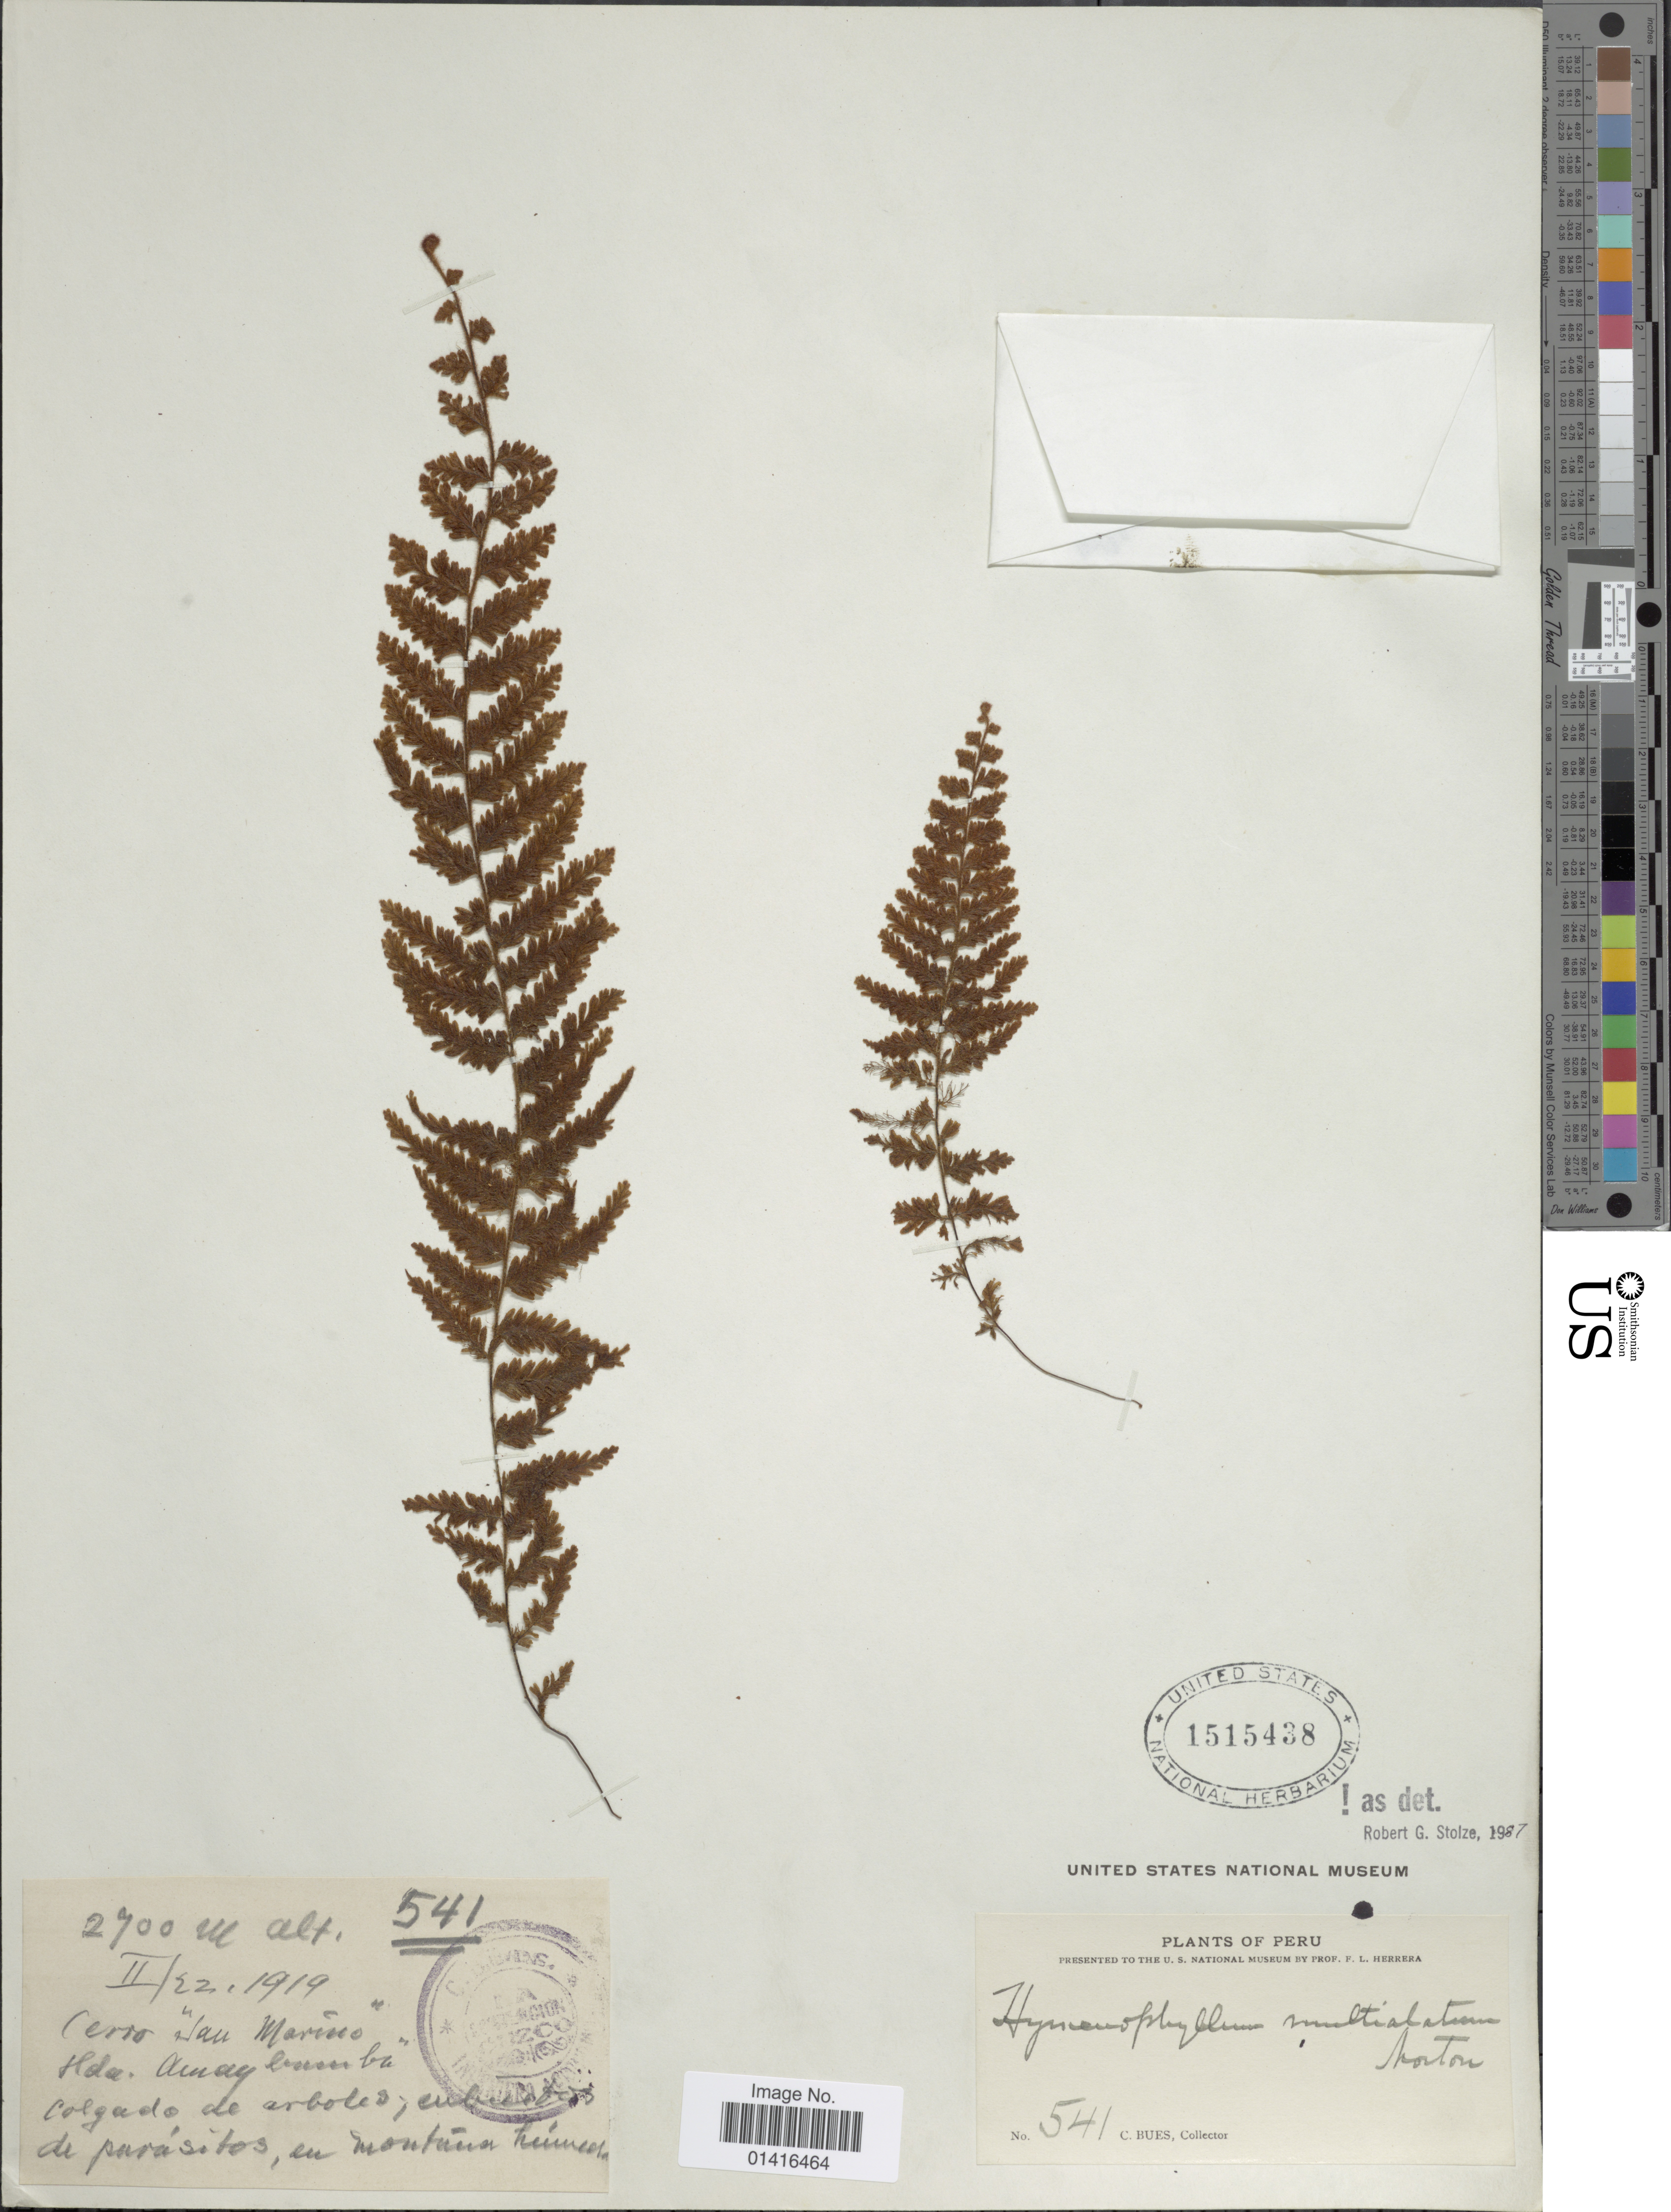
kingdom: Plantae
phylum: Tracheophyta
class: Polypodiopsida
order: Hymenophyllales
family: Hymenophyllaceae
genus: Hymenophyllum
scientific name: Hymenophyllum multialatum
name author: C.V. Morton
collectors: C. Bues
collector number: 541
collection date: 1919-02-22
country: Peru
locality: Cerro "San Marino" Hda. Amaybamba colgado de arboles, cubuctos [interpreted] de parásitos, en montána húmeda.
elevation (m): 2700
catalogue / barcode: US 1515438